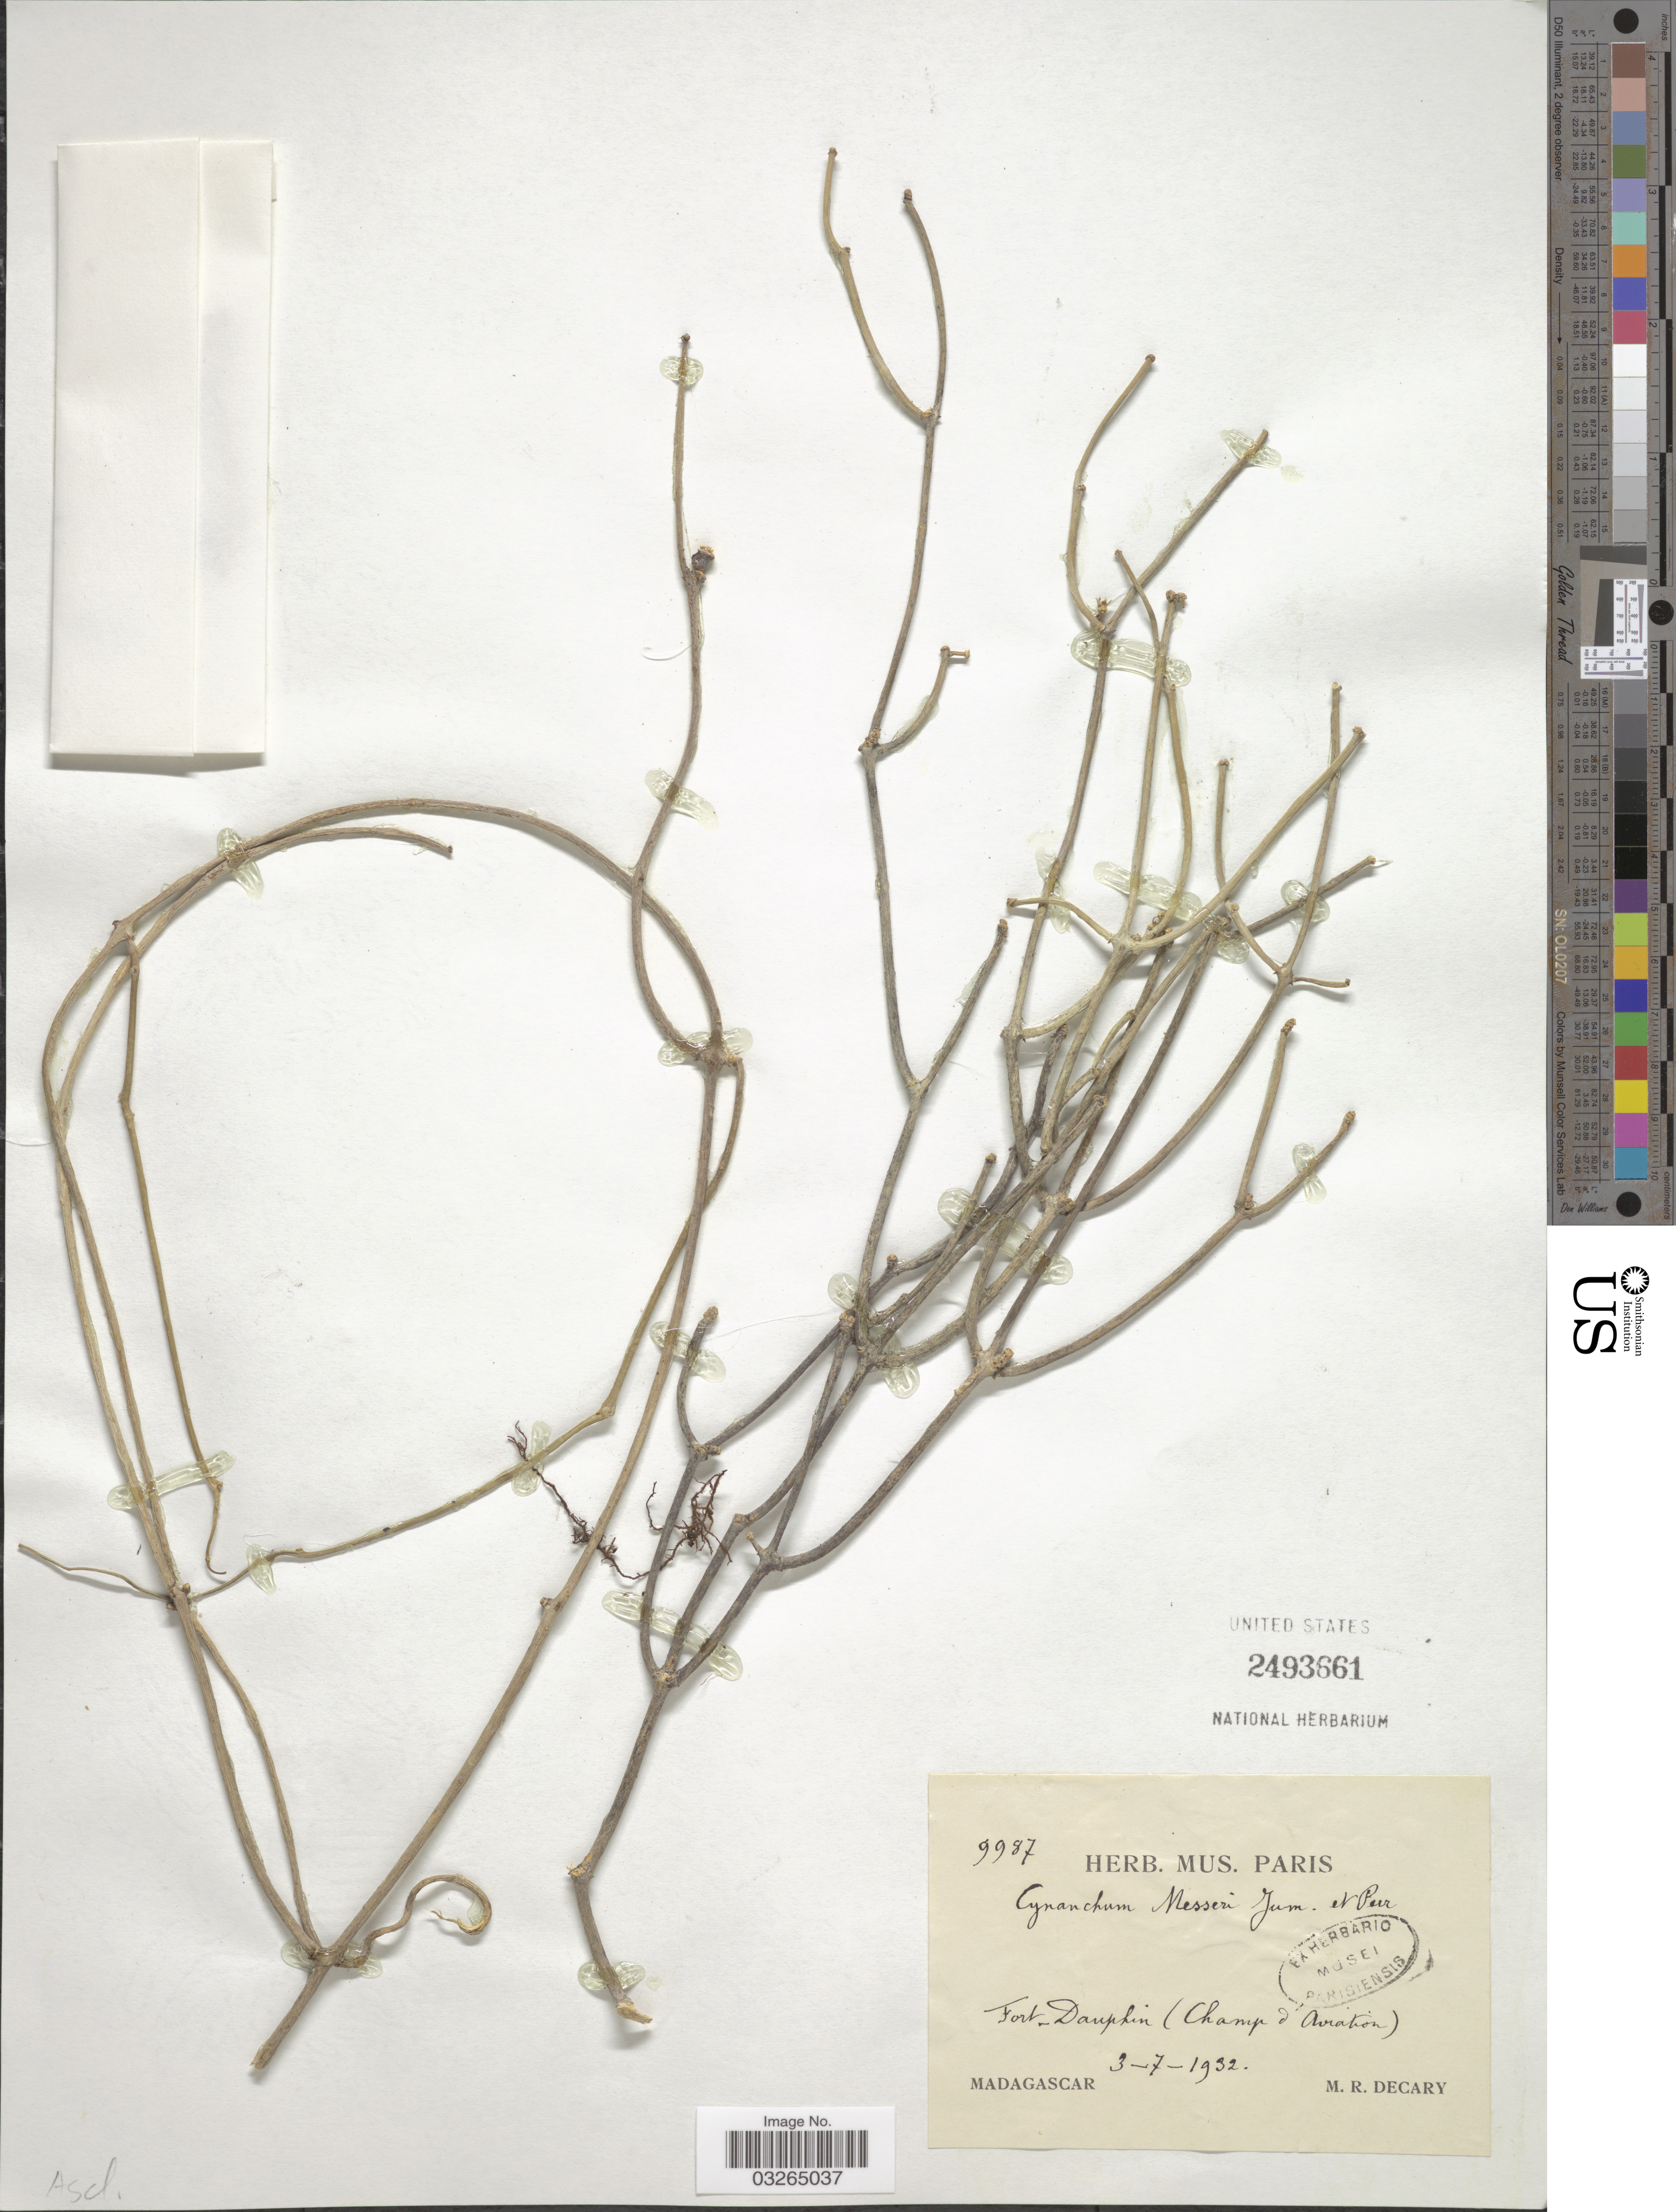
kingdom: Plantae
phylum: Tracheophyta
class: Magnoliopsida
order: Gentianales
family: Apocynaceae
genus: Cynanchum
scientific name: Cynanchum messeri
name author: (Buchenau) Jum. & H. Perrier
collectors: R. Decary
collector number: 9987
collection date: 1932-07-03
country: Madagascar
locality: Fort-Dauphin (Champ d'Aviation).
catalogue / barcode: US 2493661